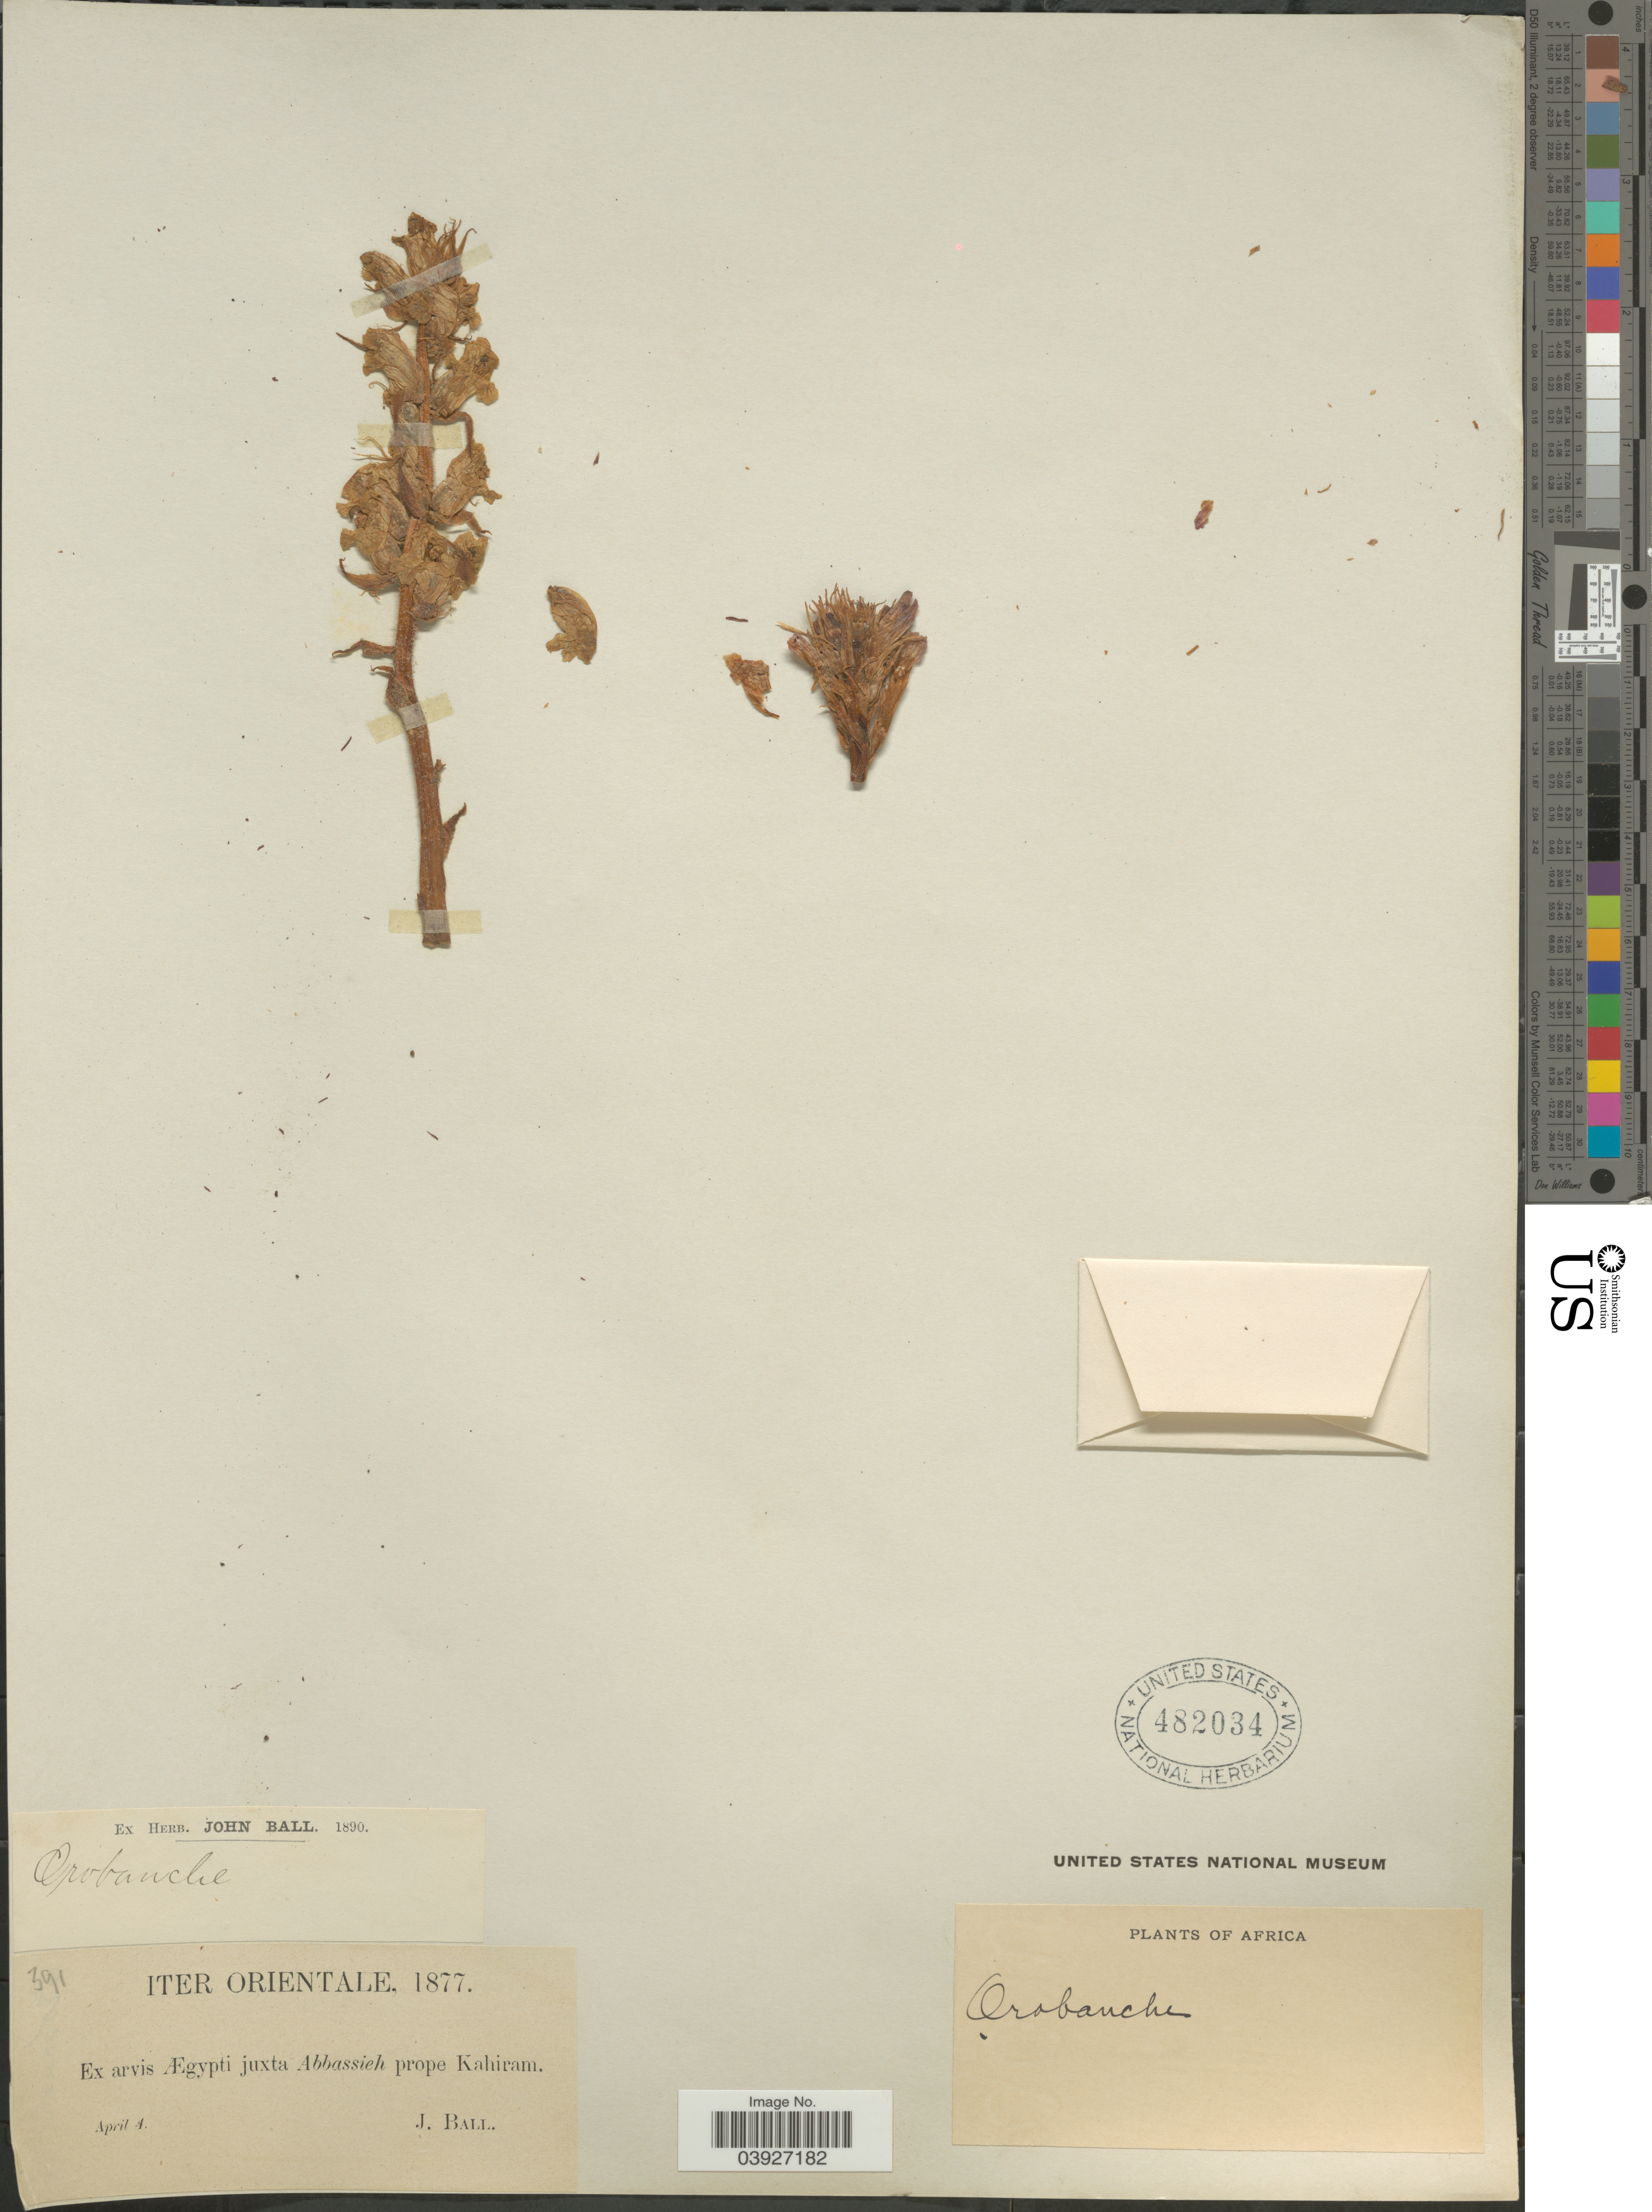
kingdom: Plantae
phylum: Tracheophyta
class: Magnoliopsida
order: Lamiales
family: Orobanchaceae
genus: Orobanche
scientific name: Orobanche sp.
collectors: J. Ball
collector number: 391?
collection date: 1877-04-04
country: Egypt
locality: Iter Orientale. Ex arvis Ægypti juxta Abbassieh prope Kahiram.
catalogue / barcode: US 482034